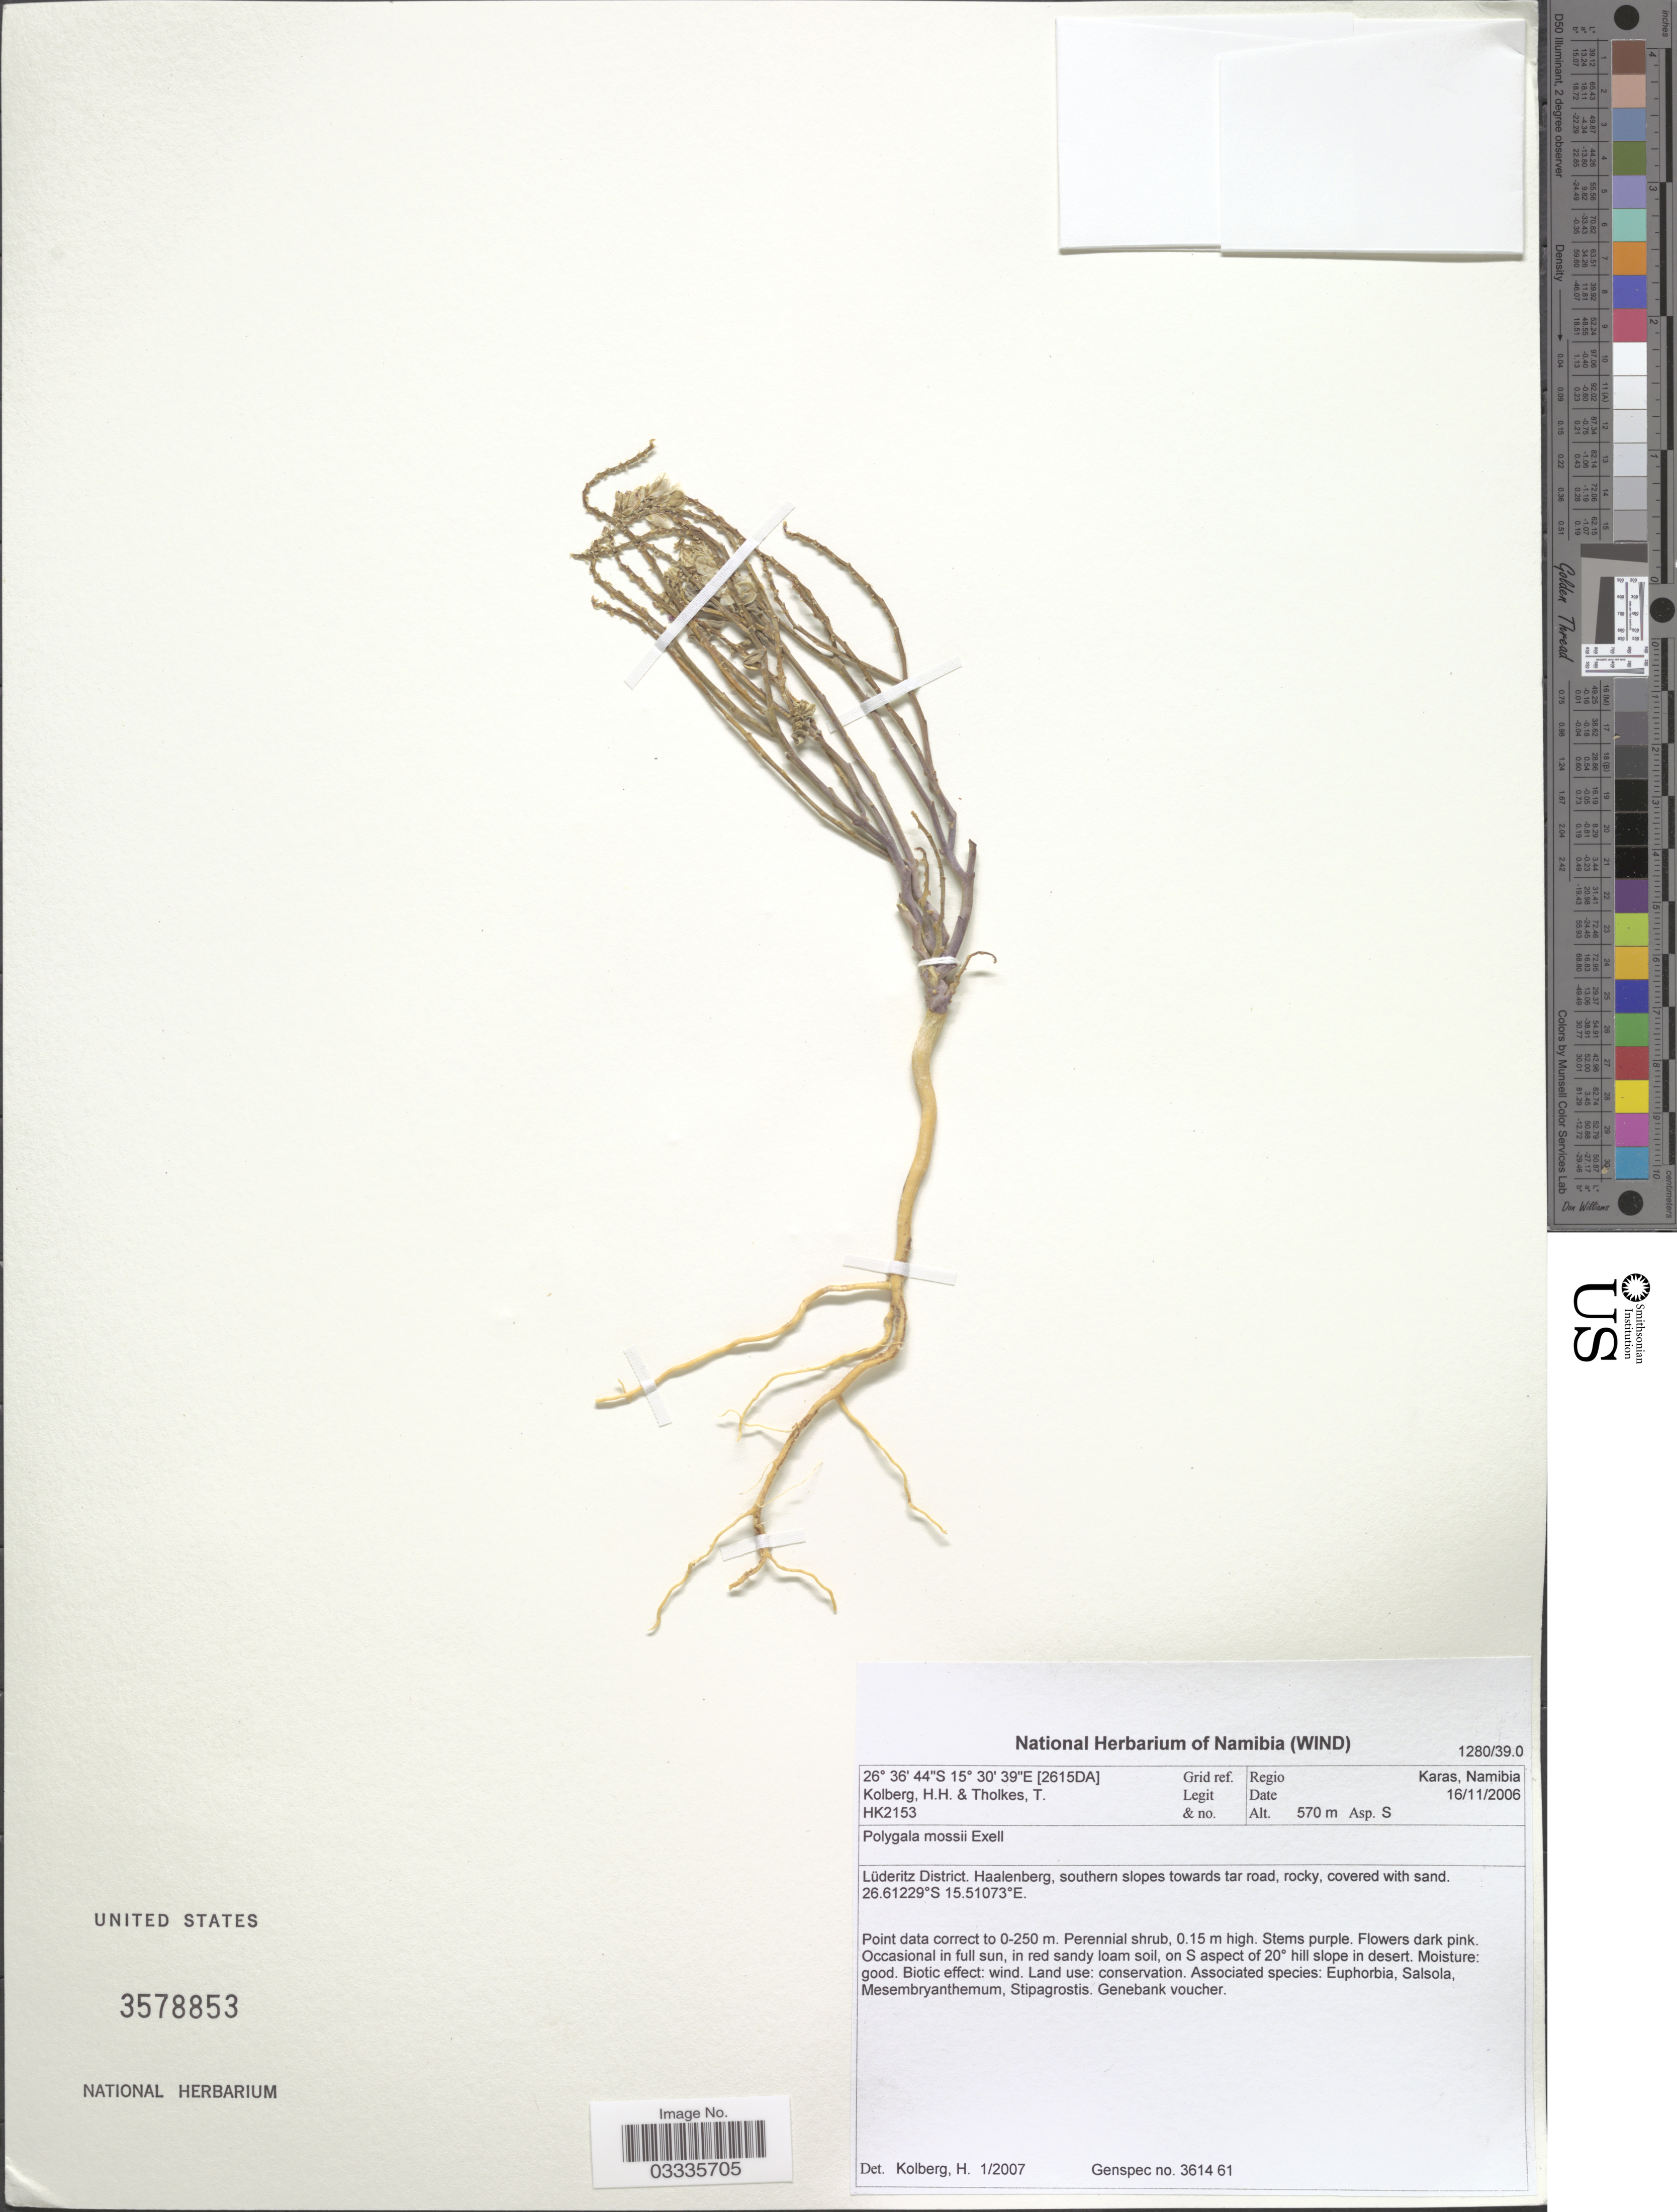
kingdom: Plantae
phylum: Tracheophyta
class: Magnoliopsida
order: Fabales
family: Polygalaceae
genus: Polygala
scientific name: Polygala mossii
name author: Exell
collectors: H. H. Kolberg & T. Tholkes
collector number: HK2153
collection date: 2006-11-16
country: Namibia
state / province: Karas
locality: [2615DA] Grid ref. Regio Karas. Lüderitz District. Haalenberg, southern slopes towards tar road. Asp. S.[unsure placement]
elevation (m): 570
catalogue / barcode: US 3578853